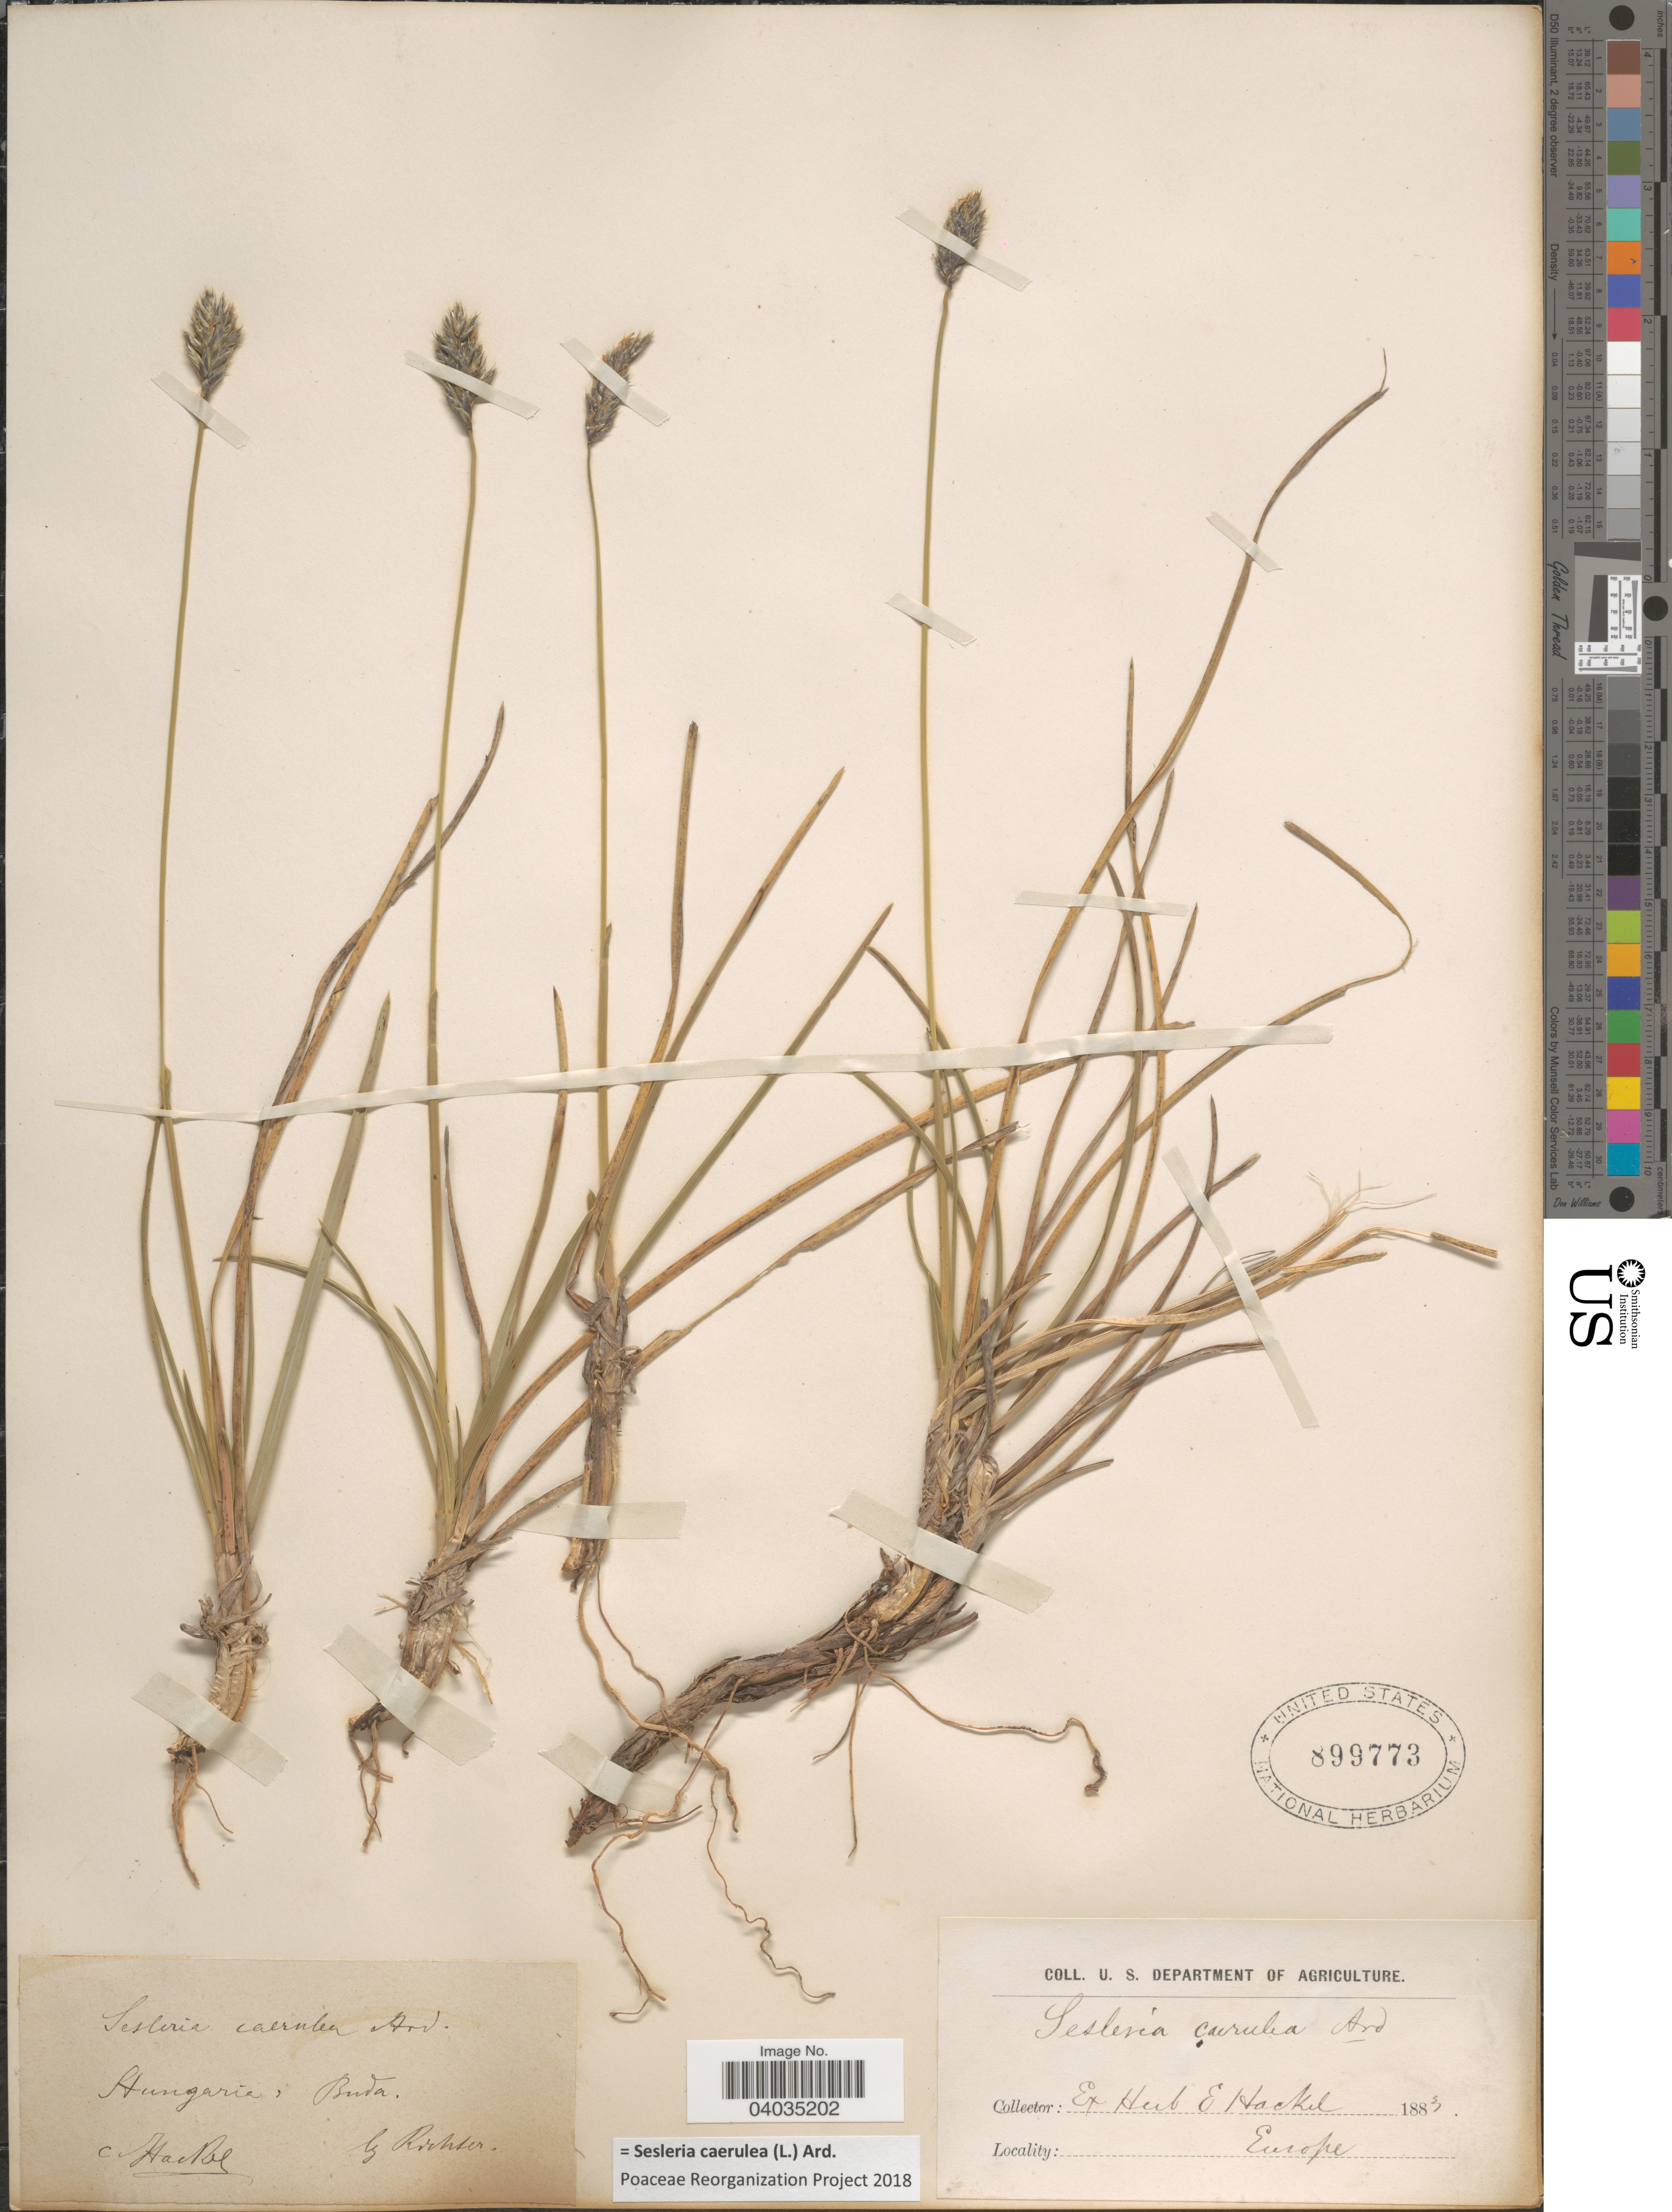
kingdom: Plantae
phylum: Tracheophyta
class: Liliopsida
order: Poales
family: Poaceae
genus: Sesleria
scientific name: Sesleria caerulea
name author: (L.) Ard.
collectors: -- Richter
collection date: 1883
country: Hungary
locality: Buda.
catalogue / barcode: US 899773